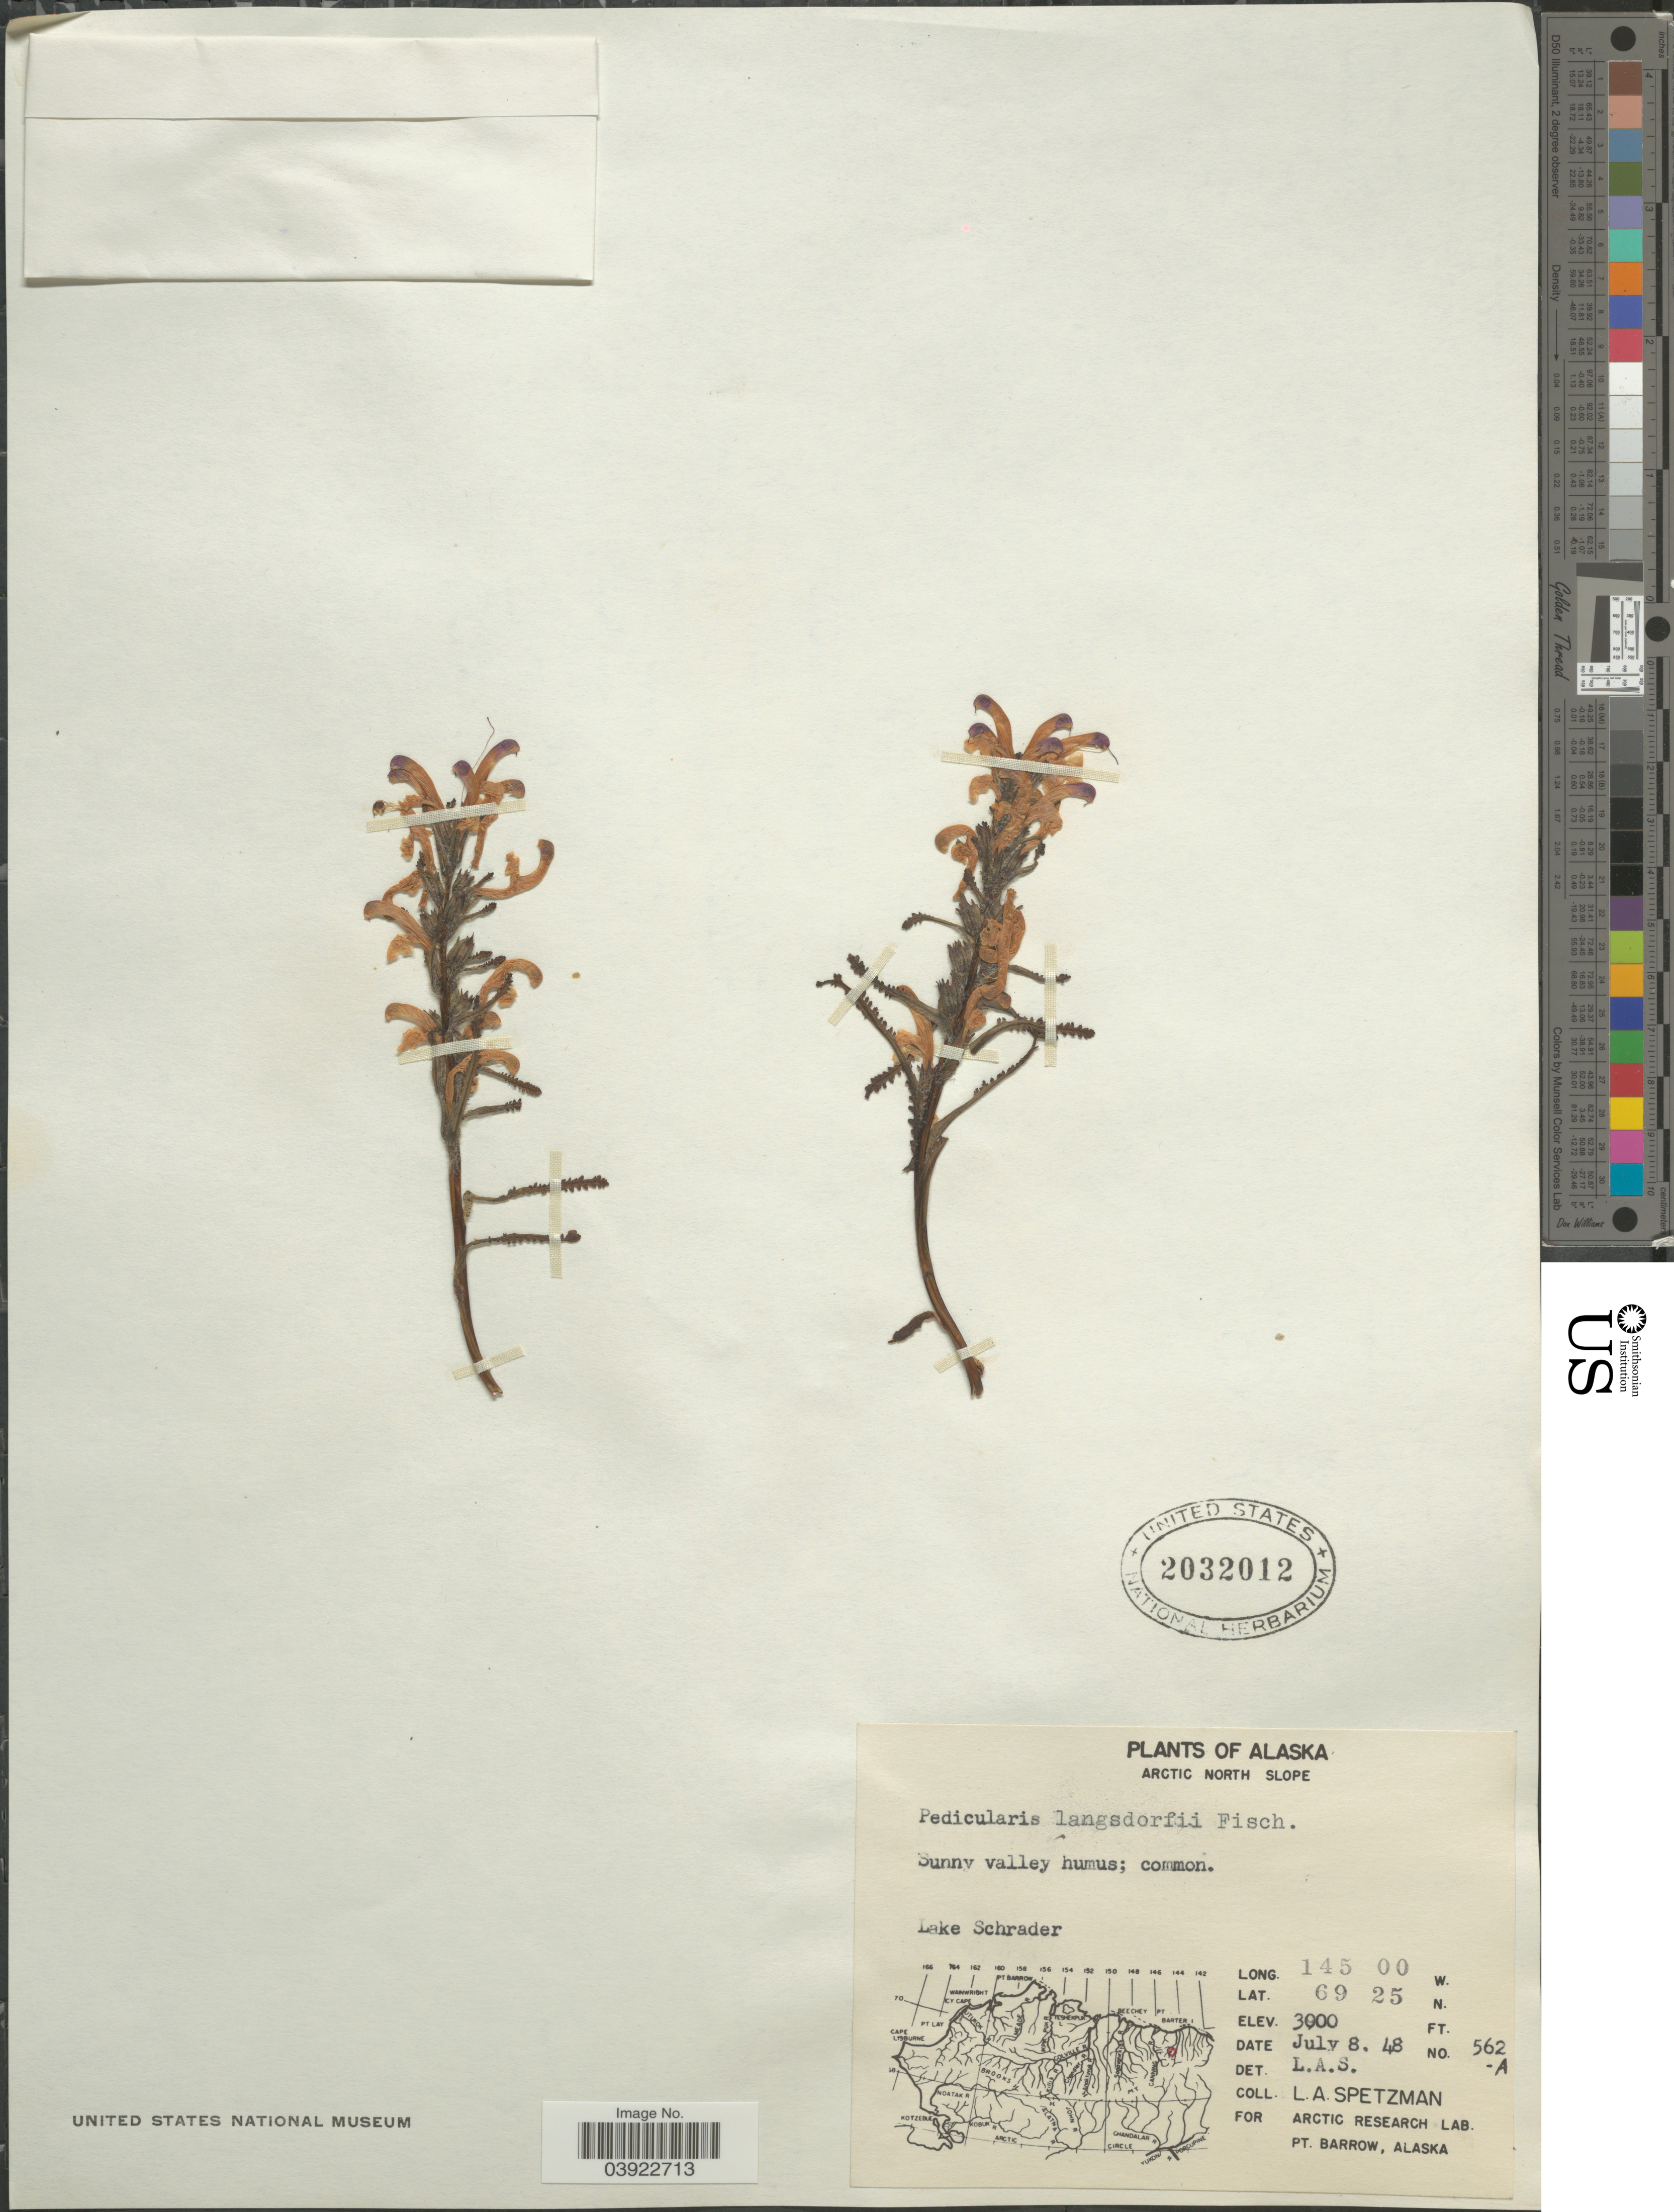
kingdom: Plantae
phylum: Tracheophyta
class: Magnoliopsida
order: Lamiales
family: Orobanchaceae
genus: Pedicularis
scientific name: Pedicularis langsdorffii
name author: Fisch. ex Steven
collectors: L. Spetzman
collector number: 562A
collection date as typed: Transcribed d/m/y: 8/7/48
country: United States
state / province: Alaska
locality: Arctic North Slope. Sunny valley humus. Lake Schrader.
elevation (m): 914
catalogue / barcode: US 2032012